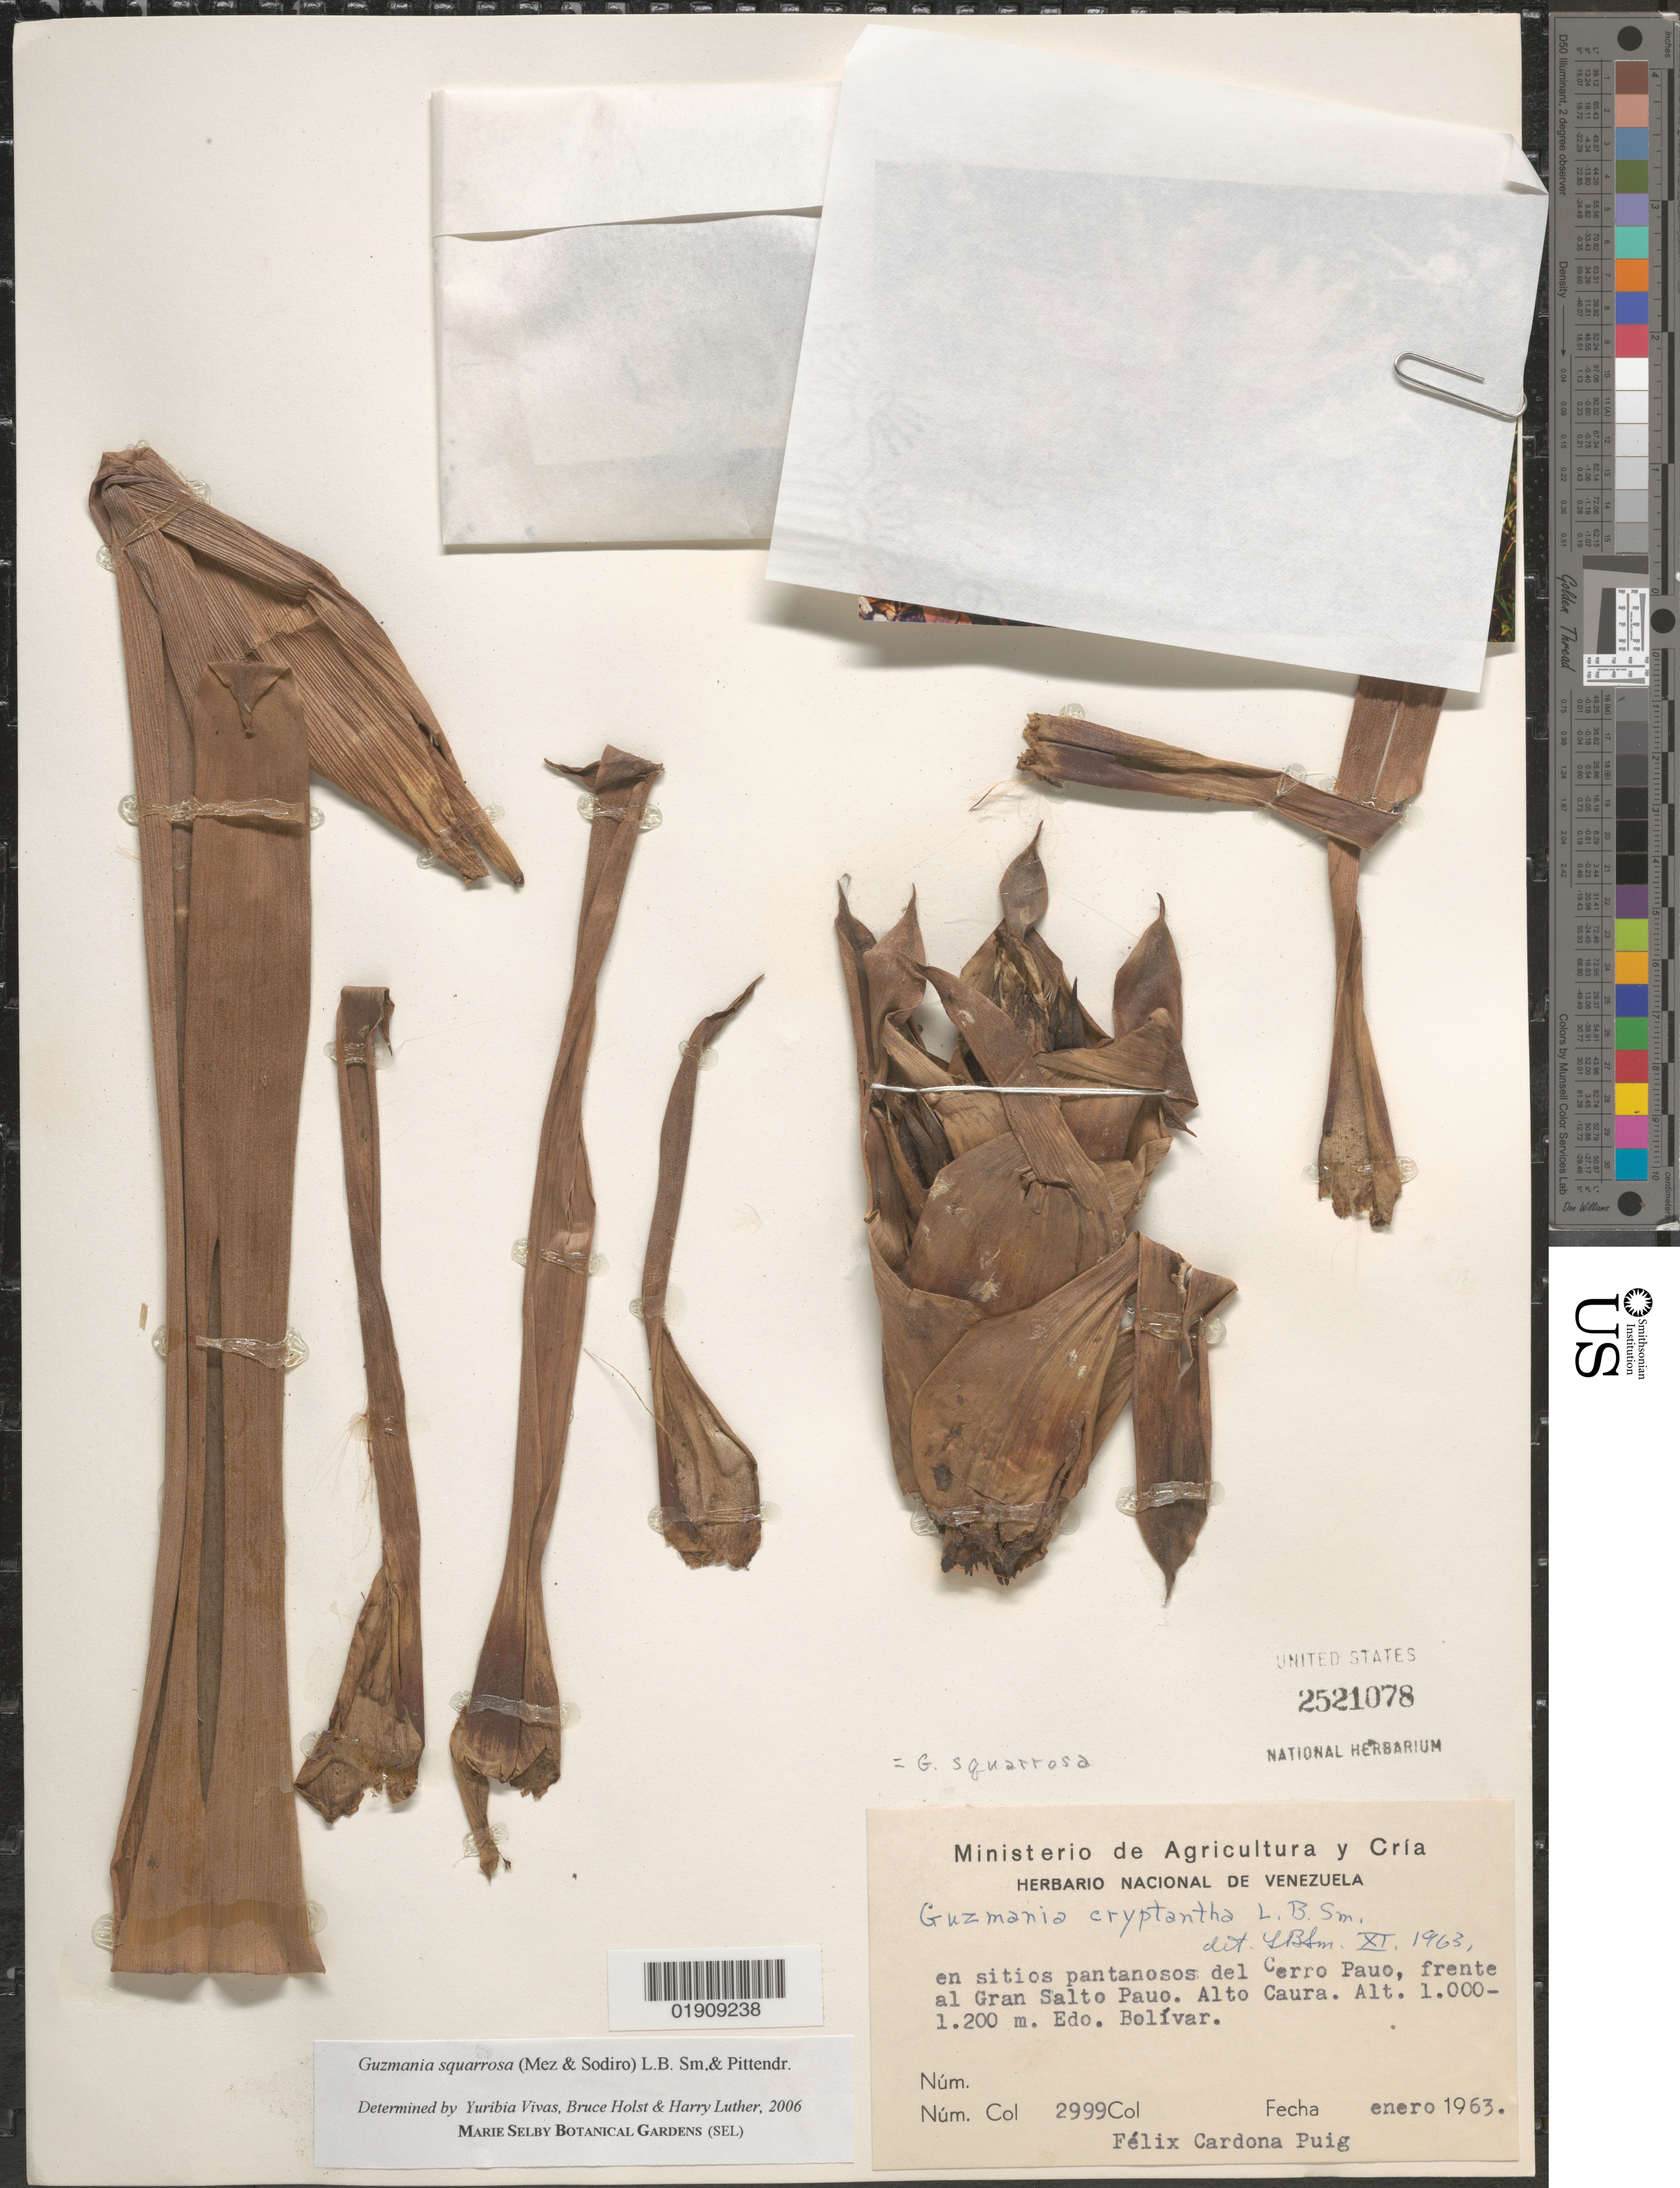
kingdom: Plantae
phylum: Tracheophyta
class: Liliopsida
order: Poales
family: Bromeliaceae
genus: Guzmania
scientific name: Guzmania squarrosa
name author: (Mez & Sodiro) L.B. Sm. & Pittendr.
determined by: Vivas, Yuribia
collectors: F. Cardona Puig & H. Puig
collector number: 2999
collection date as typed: Jan-63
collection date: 1963-01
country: Venezuela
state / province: Bolívar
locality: Cerro Pauo, Alto Caura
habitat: In sitios pantanosos, frente al Gran Salto Pauo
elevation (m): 1000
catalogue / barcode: US 2521078